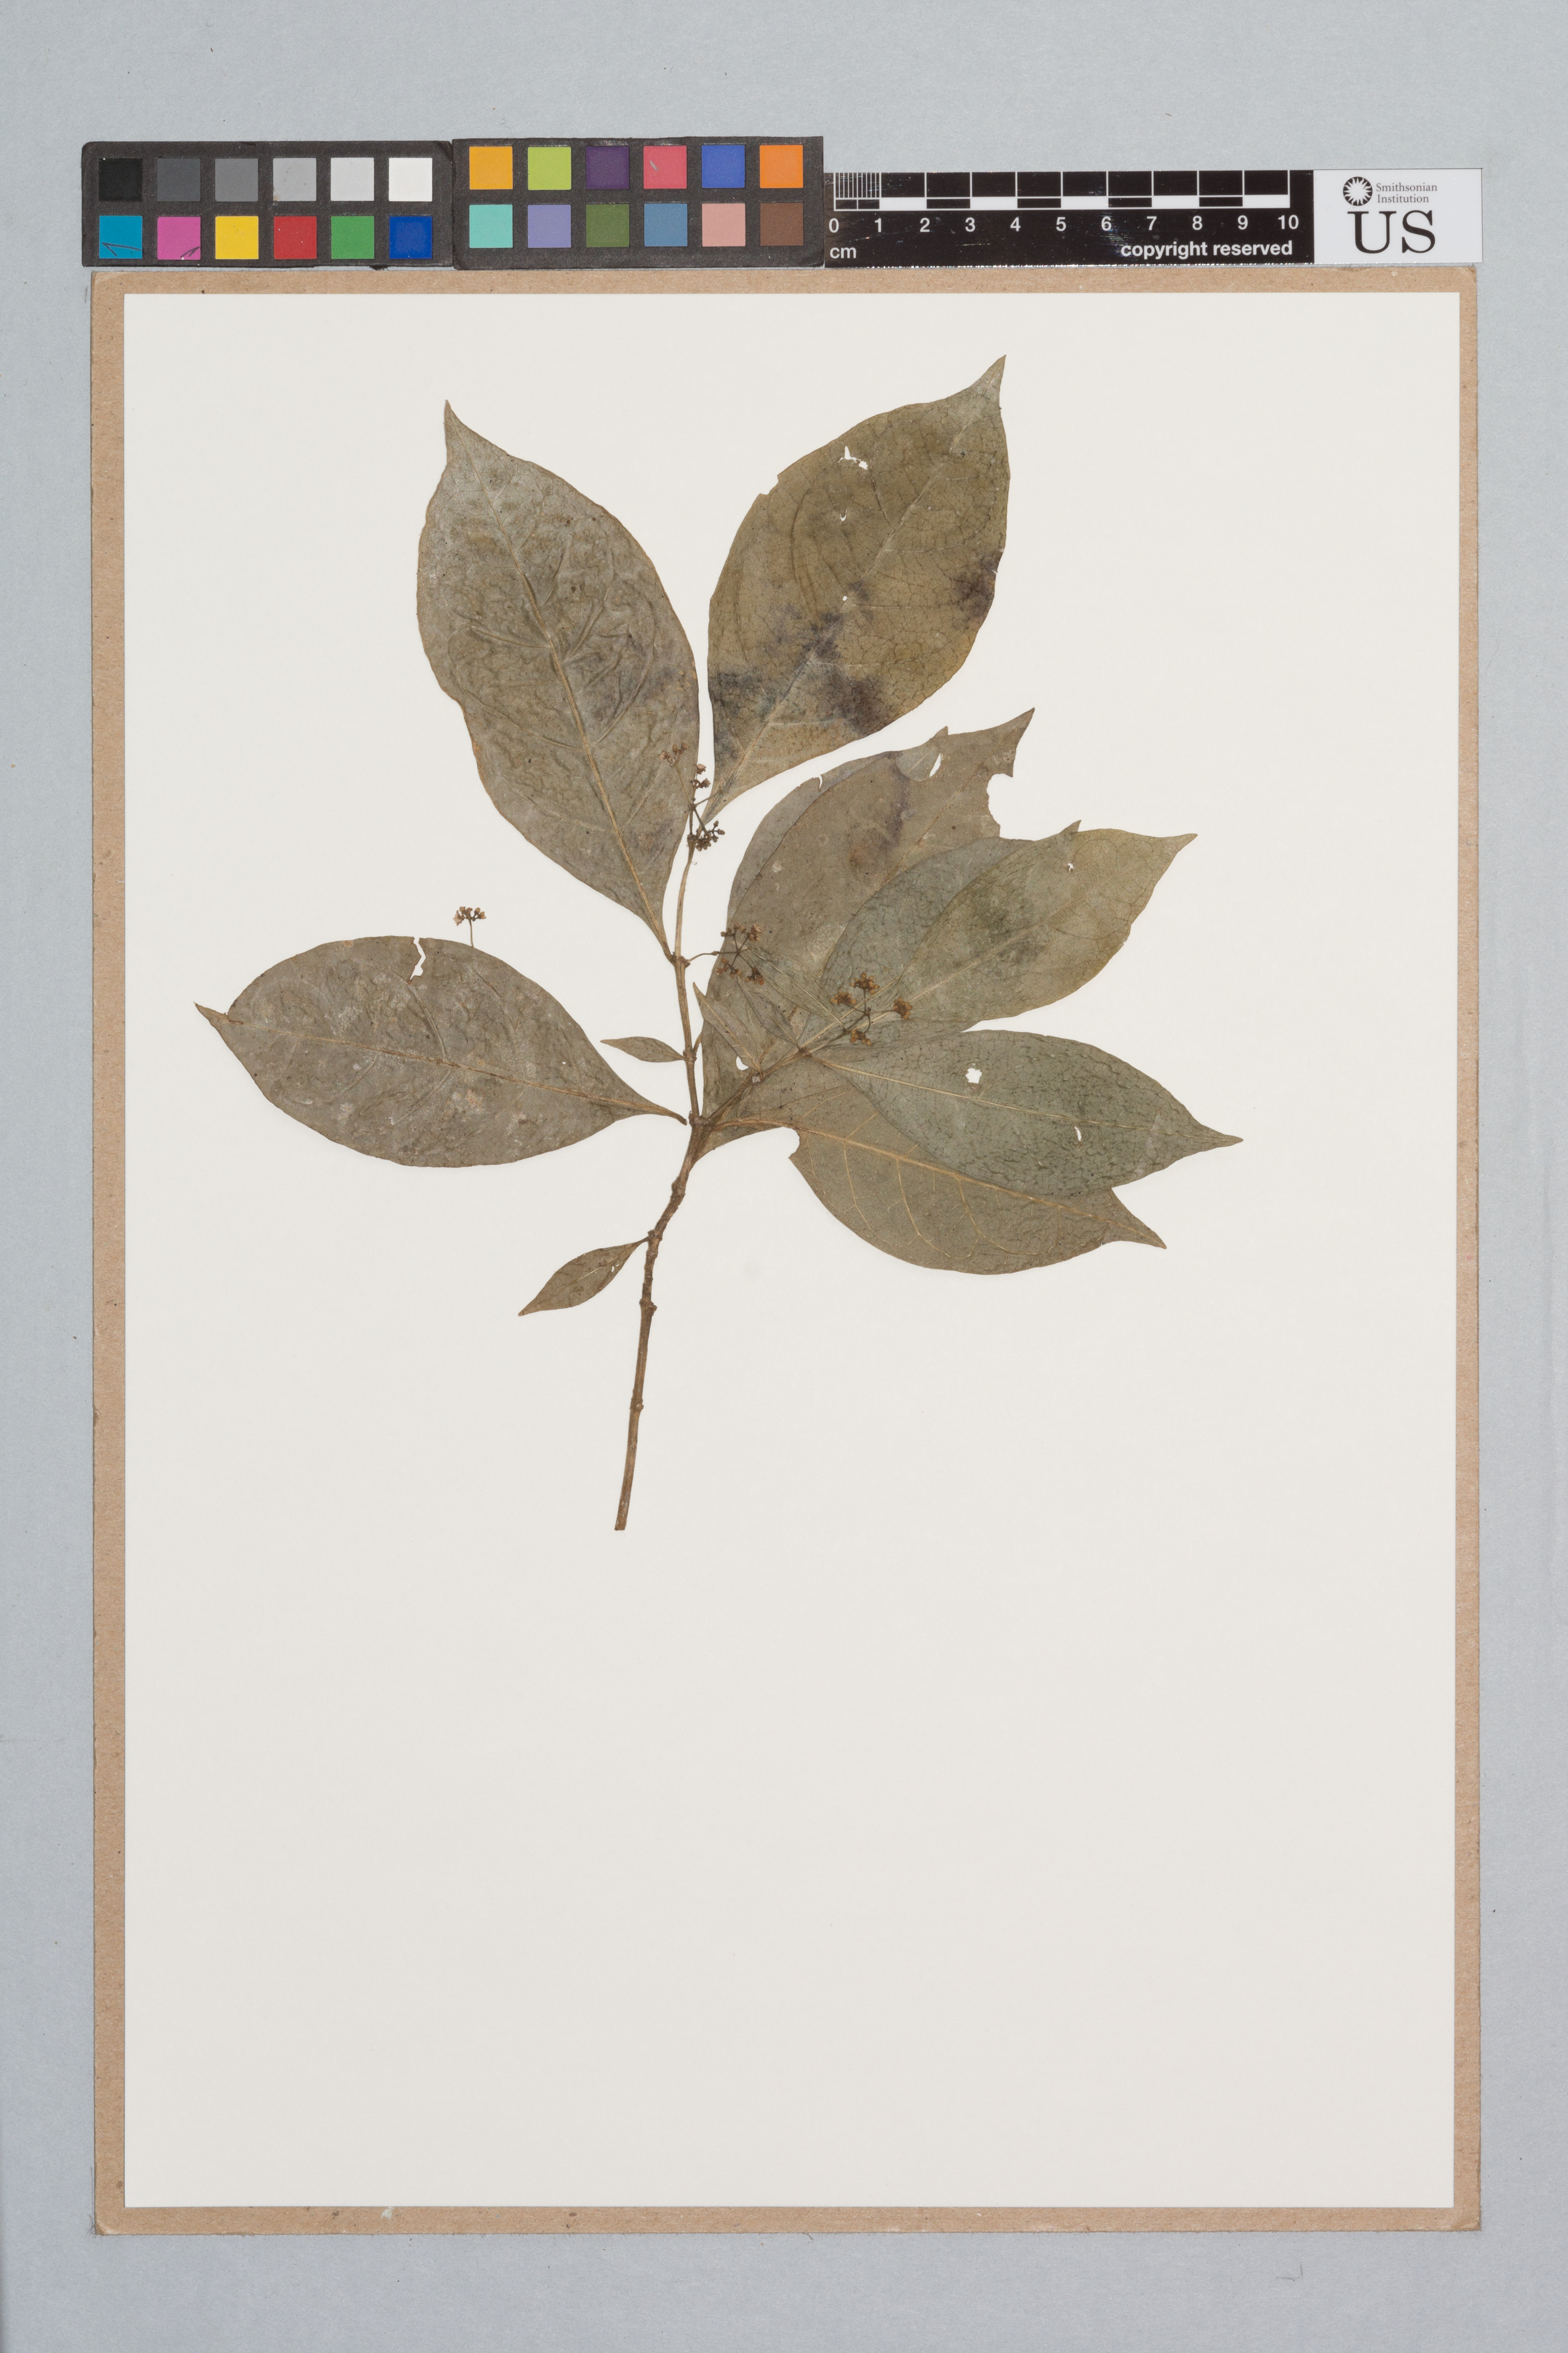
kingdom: Plantae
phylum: Tracheophyta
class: Magnoliopsida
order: Gentianales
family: Rubiaceae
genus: Psychotria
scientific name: Psychotria astrellantha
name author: Wernham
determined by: Taylor, Charlotte M.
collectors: H. D. Clarke, R. Williams & C. Perry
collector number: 8825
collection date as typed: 21 September 1999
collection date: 1999-09-21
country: Guyana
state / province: U. Takutu-U. Essequibo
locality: S. Kassikaityu R., 0.5-0.8 km S of river toward Wassarai Mts.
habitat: Riparian vegetation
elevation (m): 240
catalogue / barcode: US 3440797